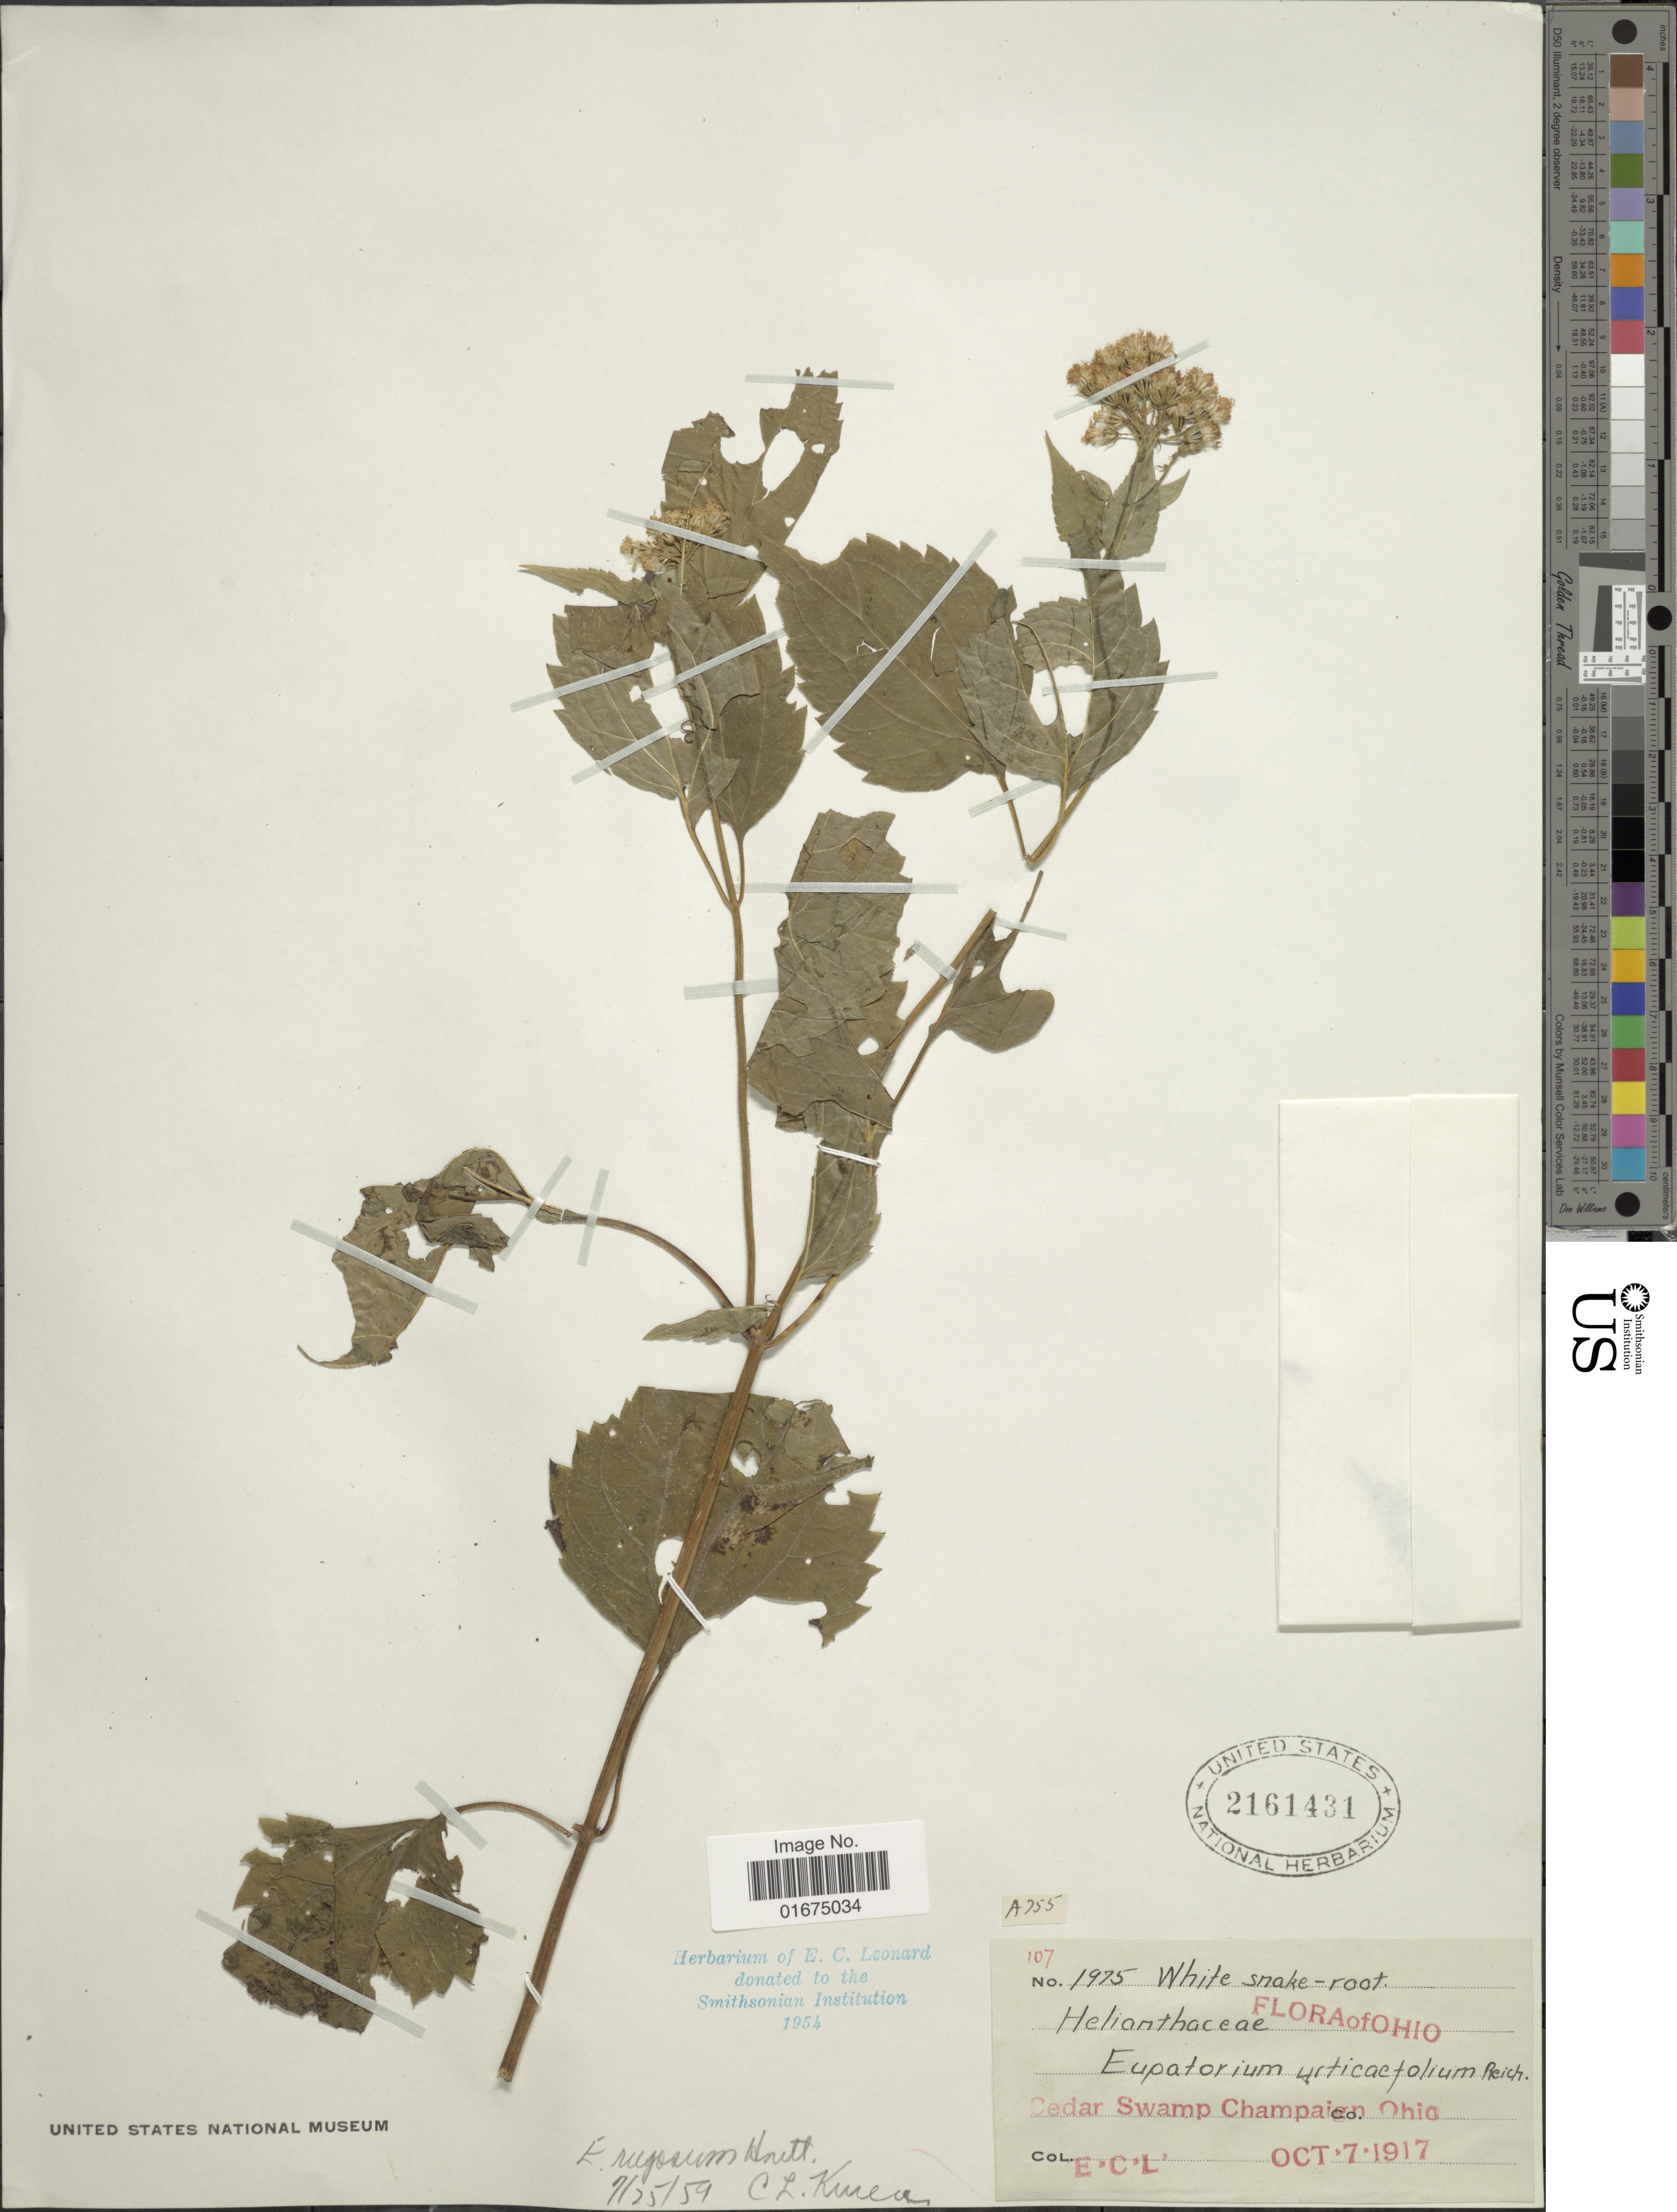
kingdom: Plantae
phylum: Tracheophyta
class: Magnoliopsida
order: Asterales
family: Asteraceae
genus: Ageratina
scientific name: Ageratina altissima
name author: (L.) R.M. King & H. Rob.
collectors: E. C. Leonard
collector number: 1975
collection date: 1917-10-07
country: United States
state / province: Ohio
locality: Cedar Swamp Champaign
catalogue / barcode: US 2161431